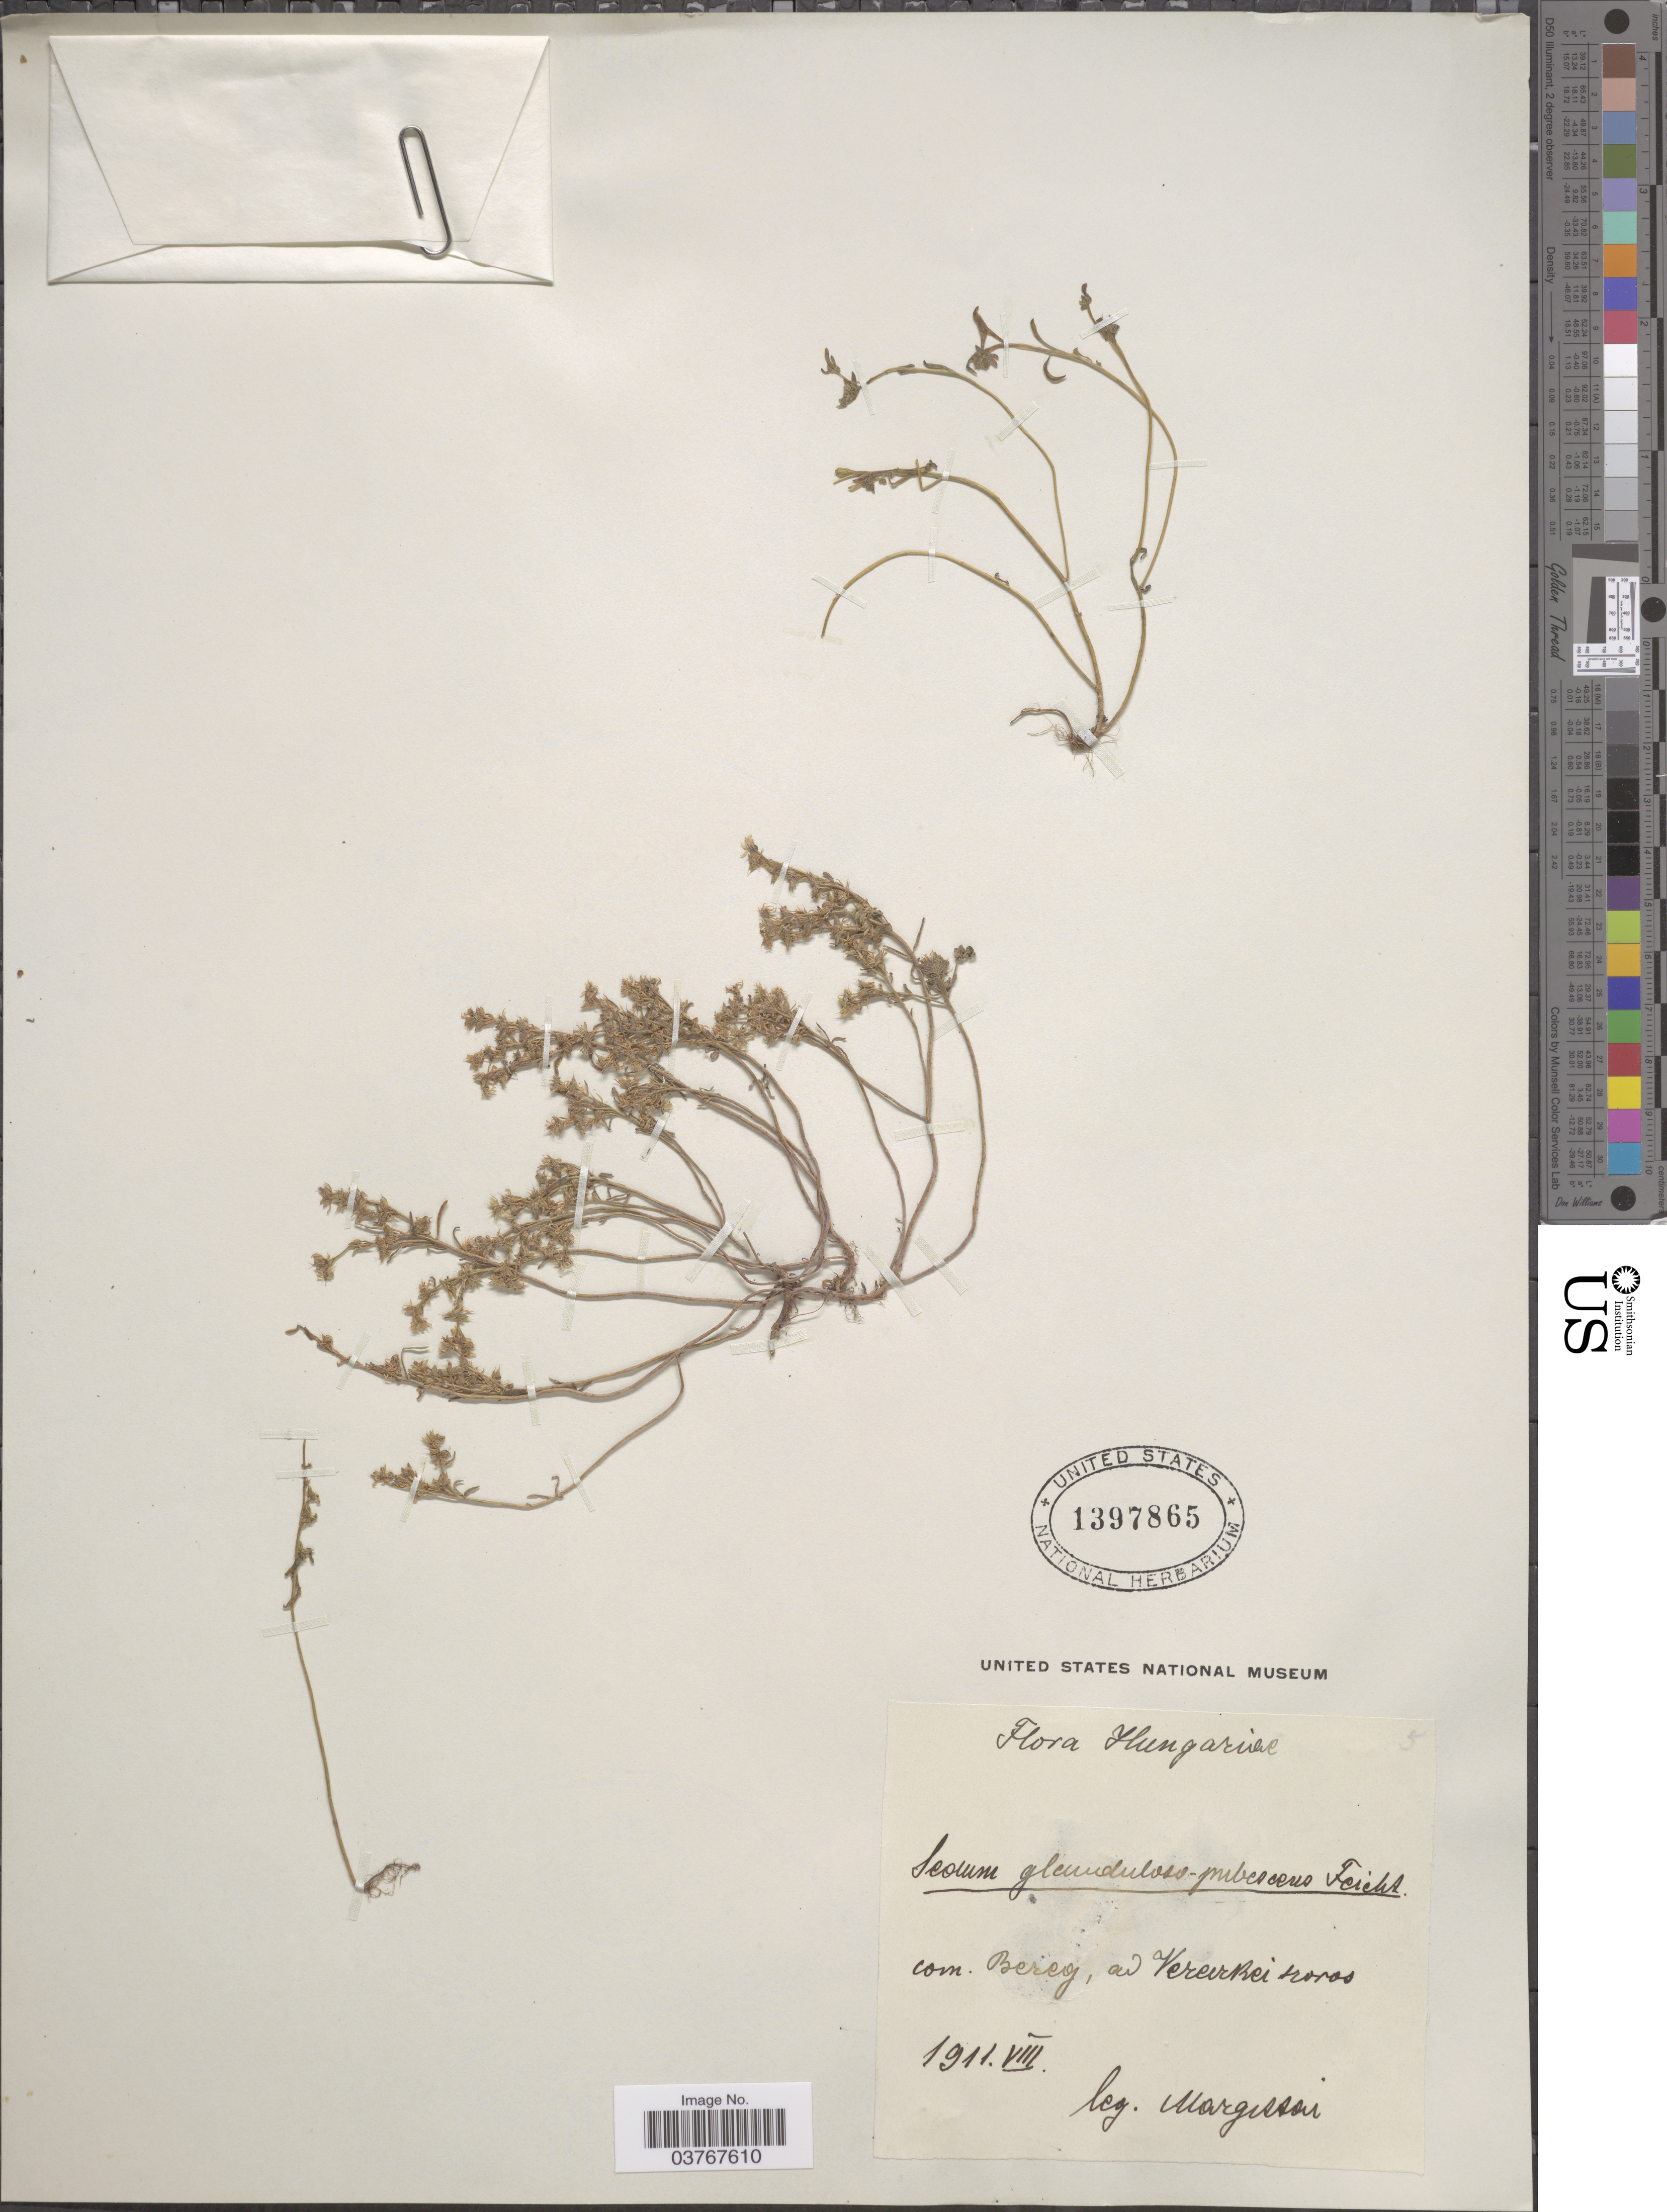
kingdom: Plantae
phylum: Tracheophyta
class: Magnoliopsida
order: Saxifragales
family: Crassulaceae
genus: Sedum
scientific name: Sedum pamiroalaicum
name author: (Boriss.) C.-A. Jansson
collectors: A. Margittai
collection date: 1911-08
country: Hungary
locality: Bercoj, ad Vereirbei noros. [interpreted]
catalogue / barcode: US 1397865